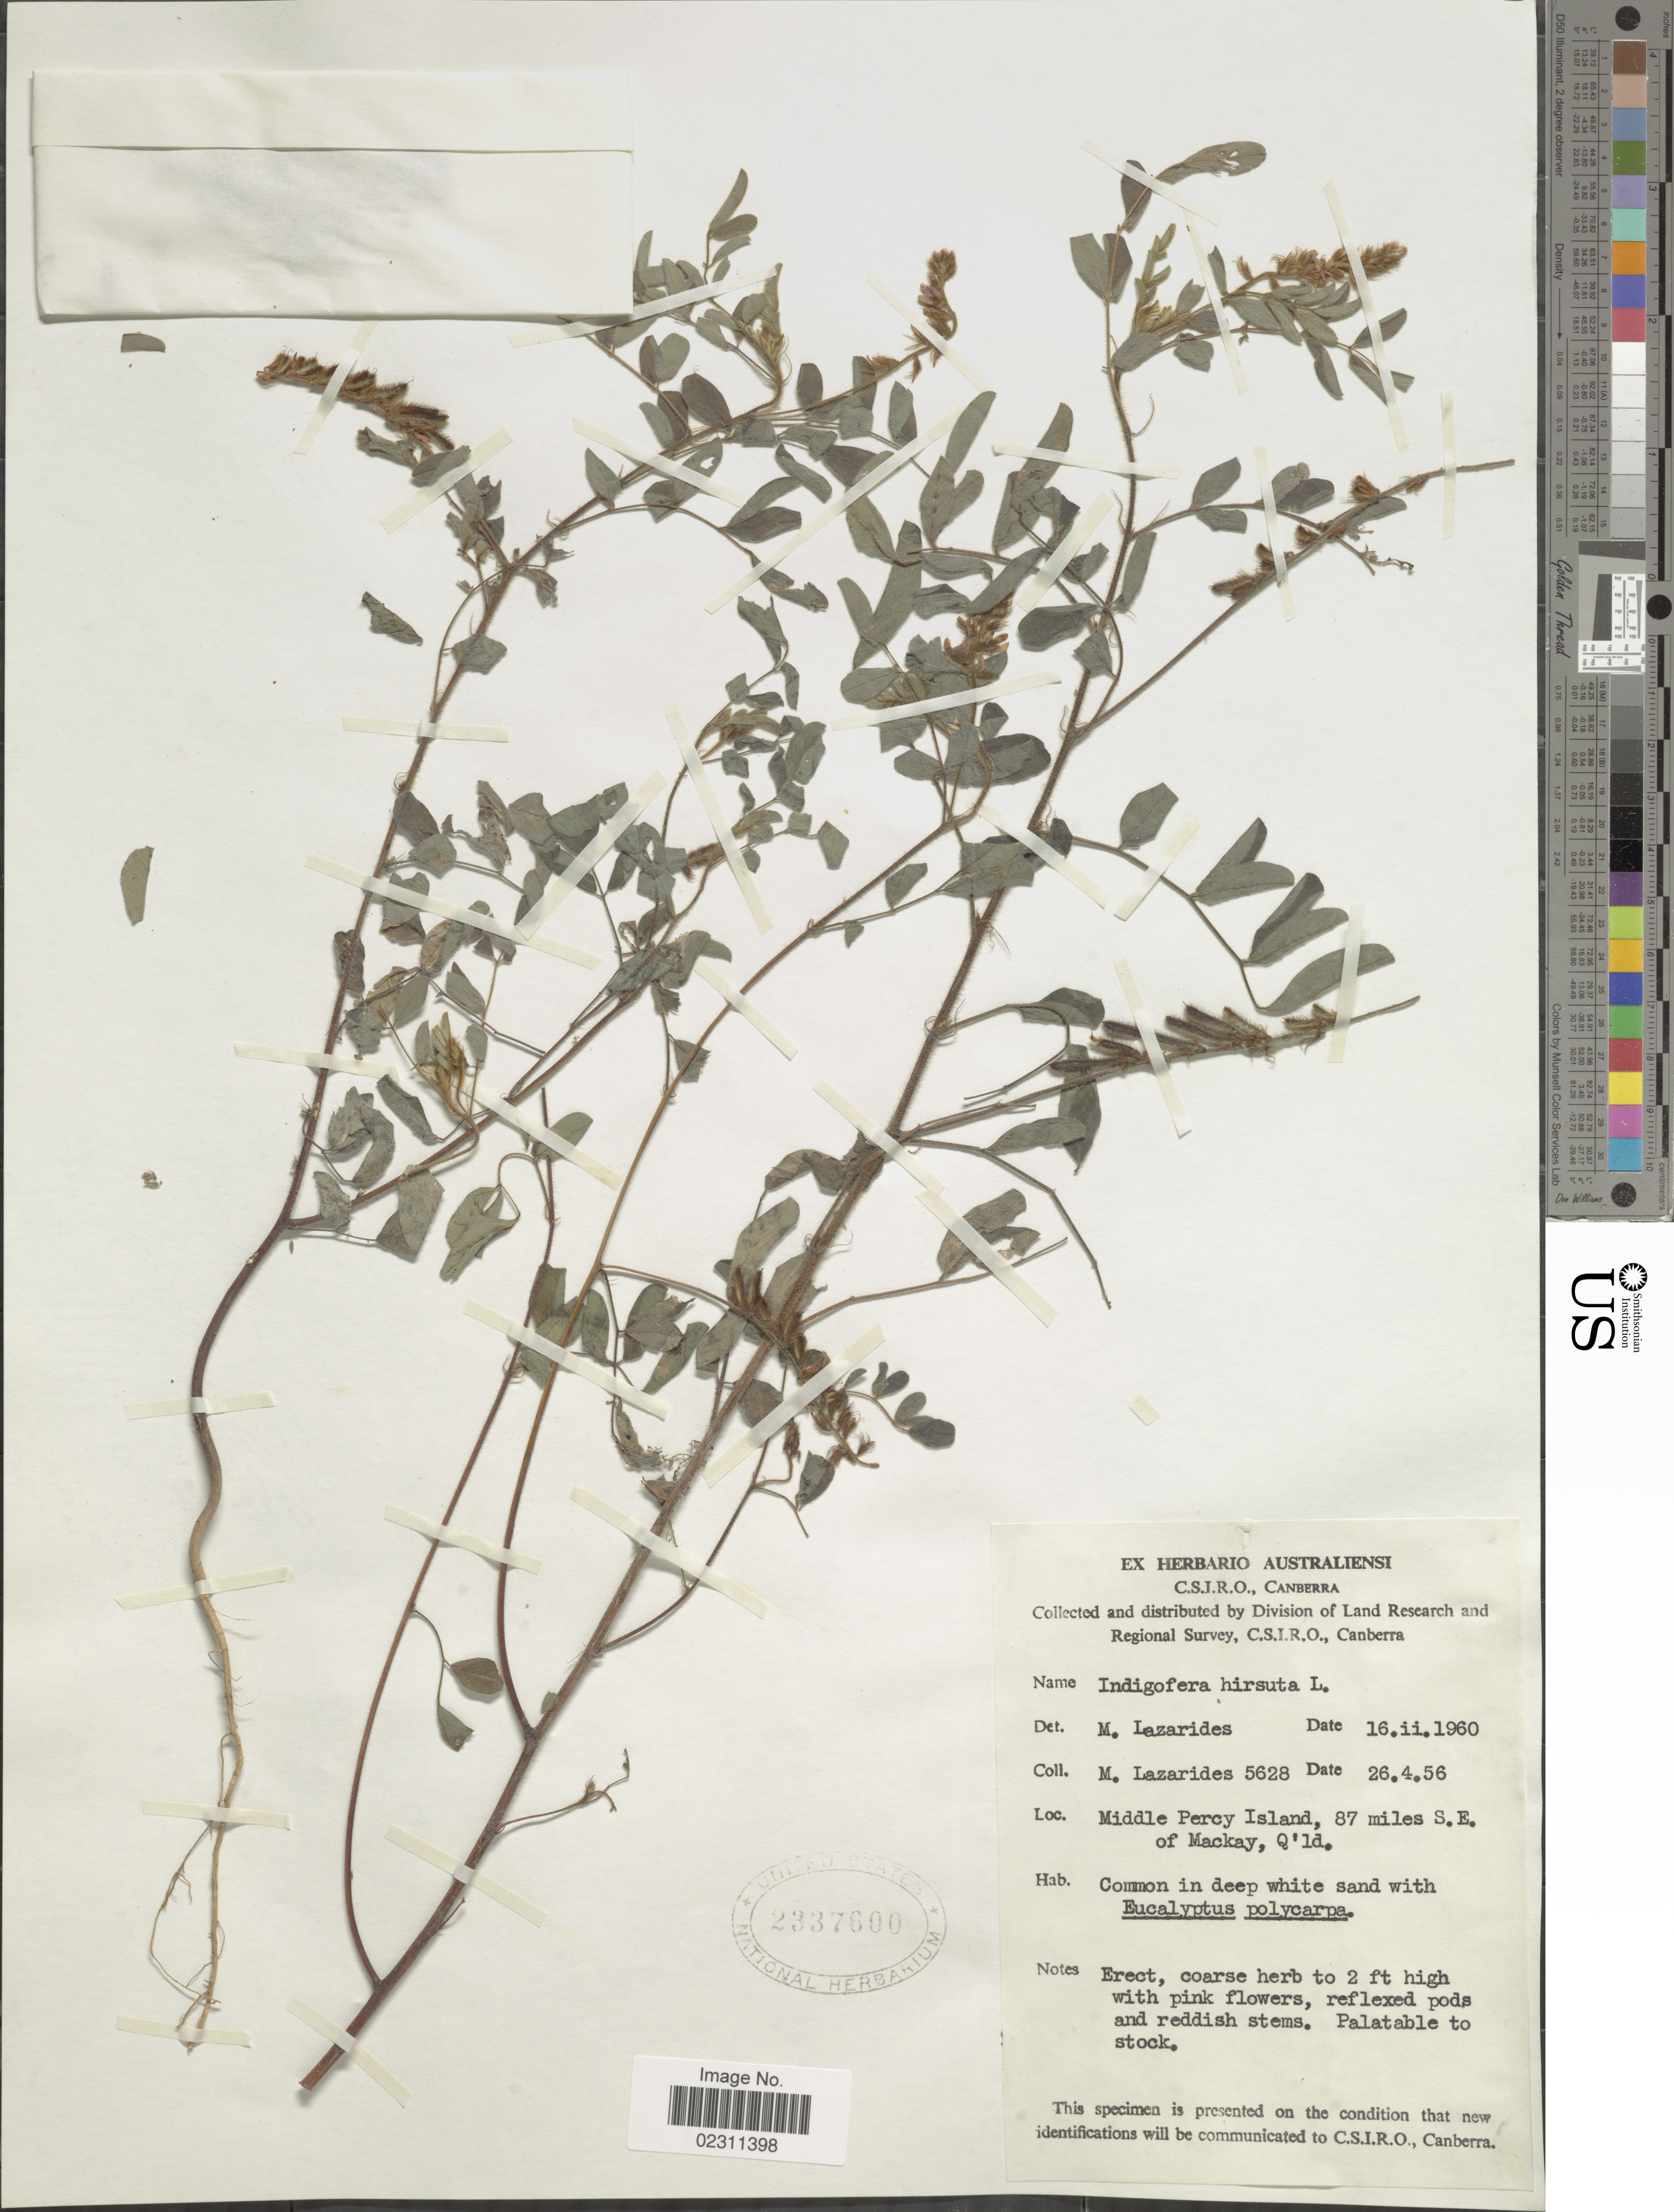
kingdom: Plantae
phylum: Tracheophyta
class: Magnoliopsida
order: Fabales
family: Fabaceae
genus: Indigofera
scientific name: Indigofera hirsuta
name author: L.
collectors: M. Lazarides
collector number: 5628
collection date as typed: Transcribed d/m/y: 26/4/56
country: Australia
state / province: Queensland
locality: Middle Percy Island, 87 miles S.E. of Mackay, Q'ld.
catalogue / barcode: US 2337600